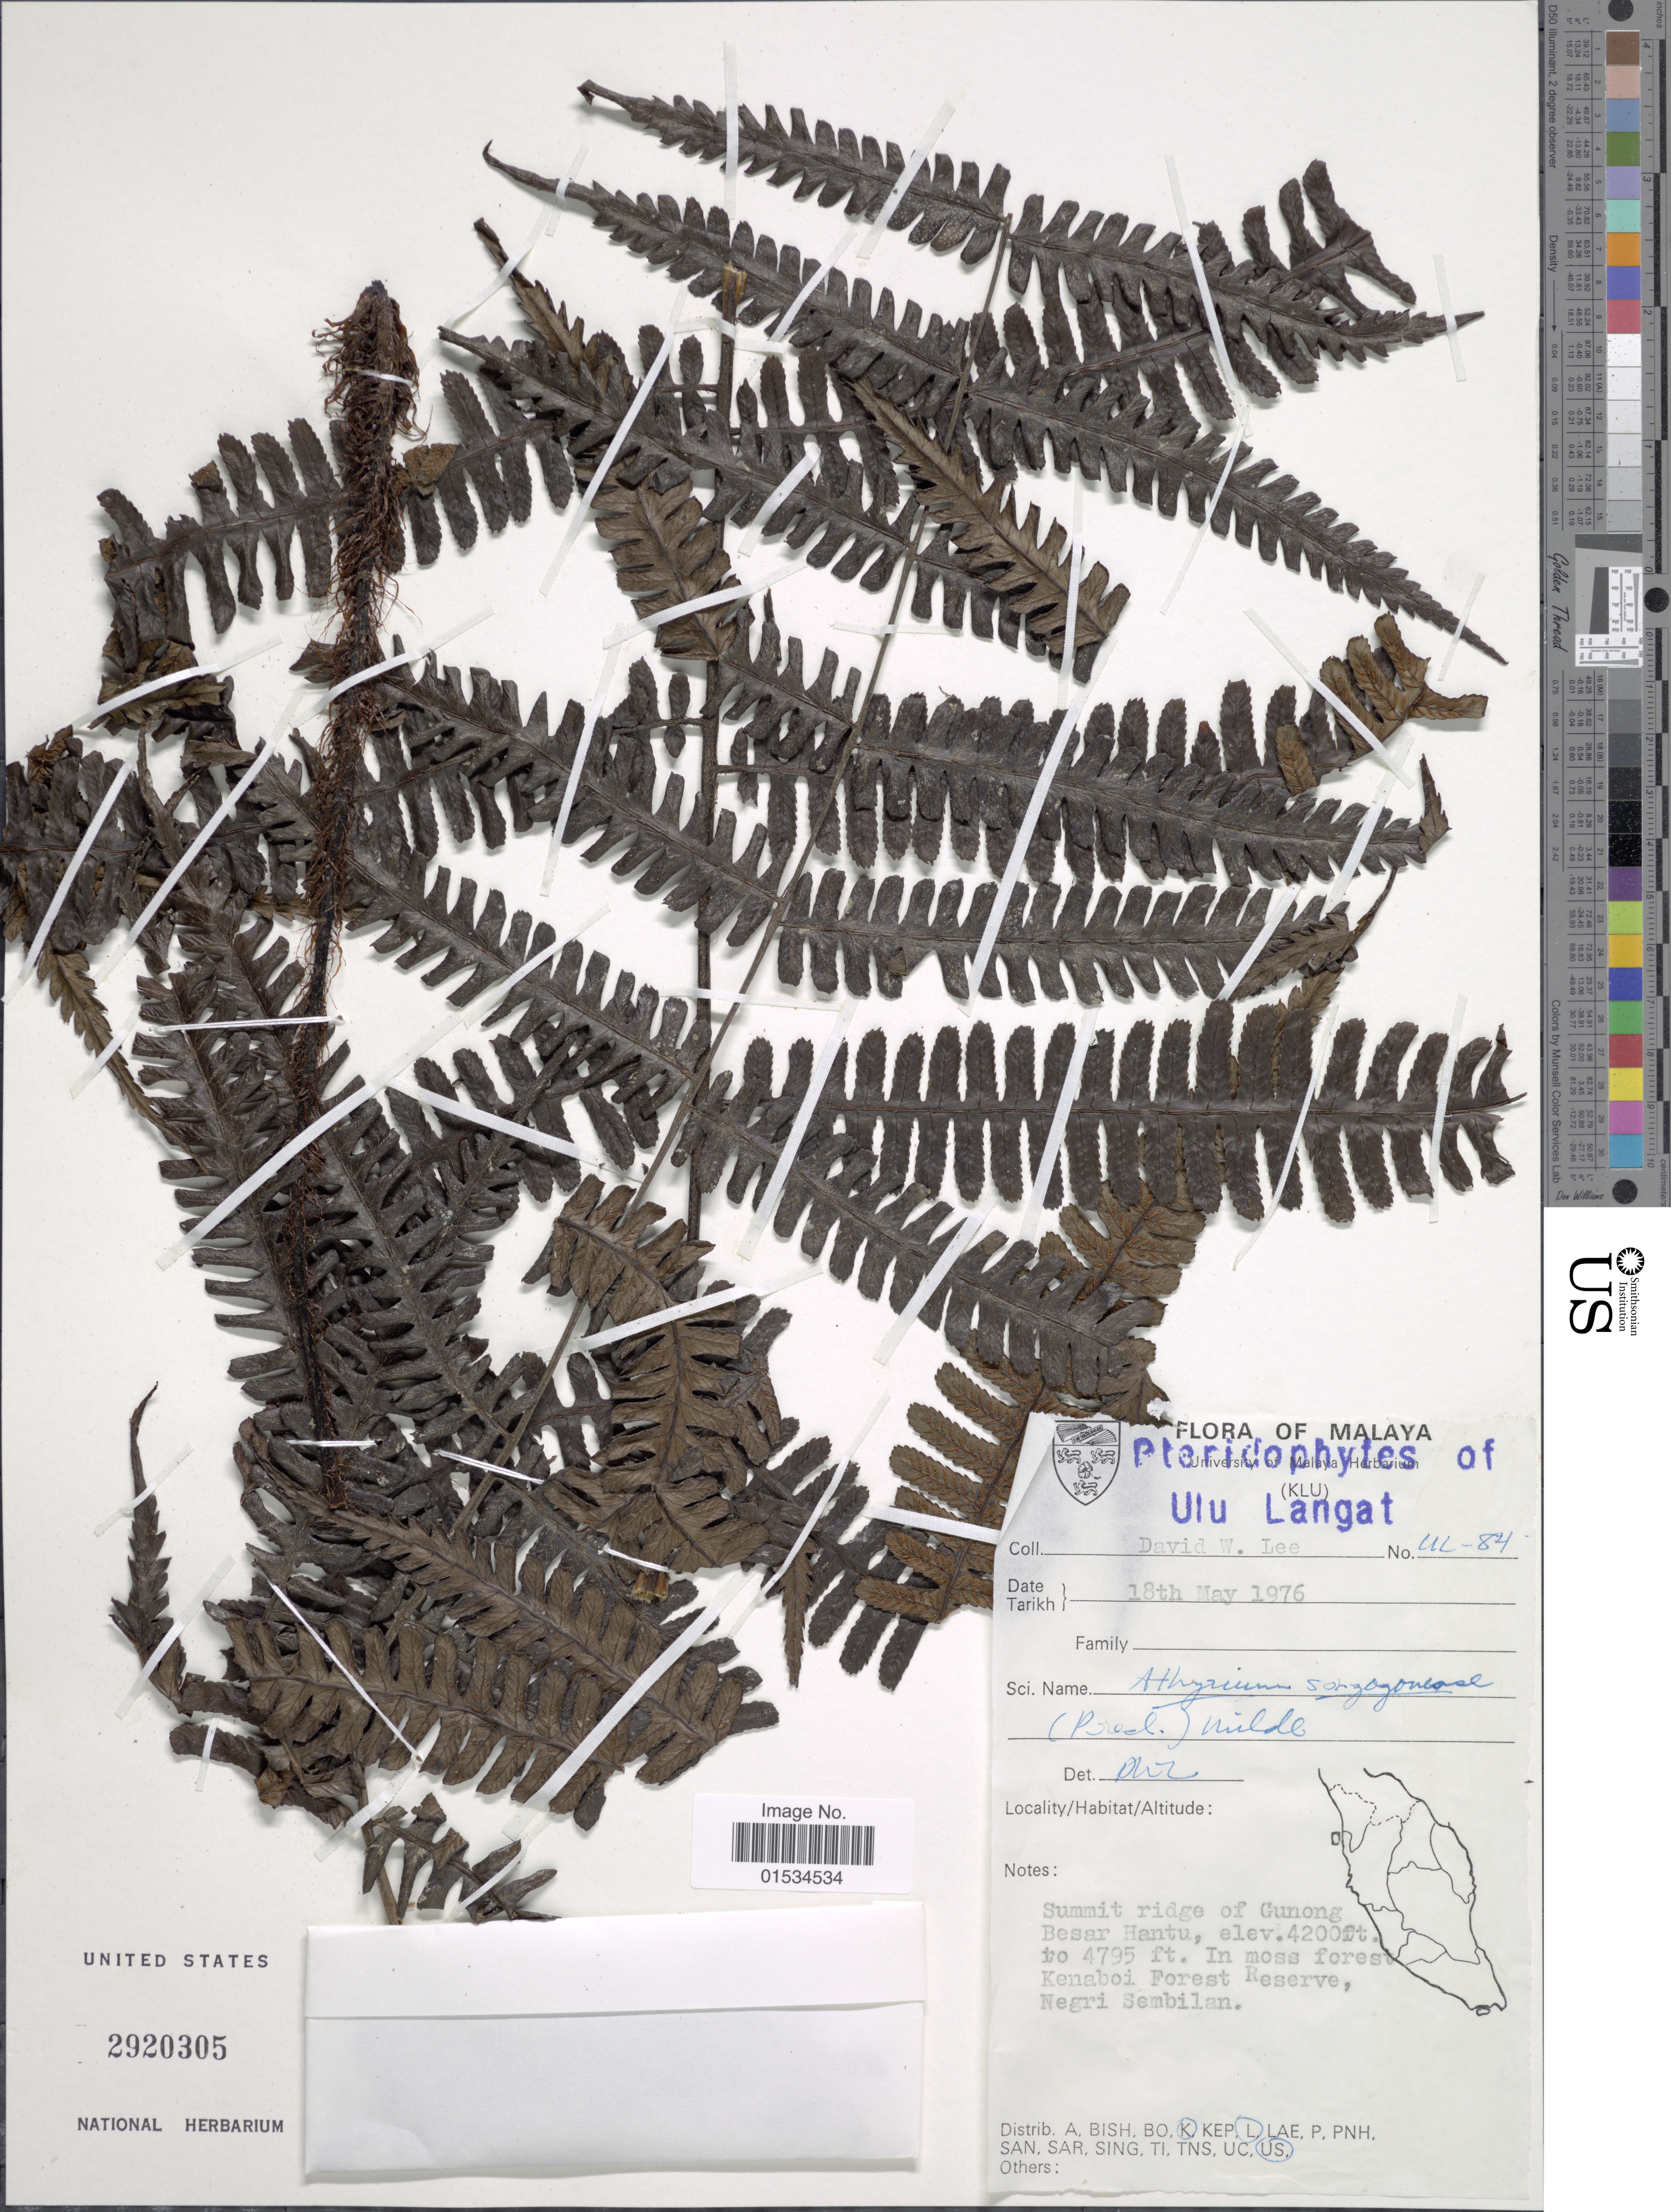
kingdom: Plantae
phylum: Tracheophyta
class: Polypodiopsida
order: Polypodiales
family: Athyriaceae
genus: Diplazium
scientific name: Diplazium sp.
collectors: D. Lee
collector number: UL-84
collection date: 1976-05-18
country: Malaysia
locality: Summit ridge of Gunong Besar Hantu, in mossy forest Kenaboi Forest Reserve, Negri Sembilan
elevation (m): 1280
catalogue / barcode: US 2920305